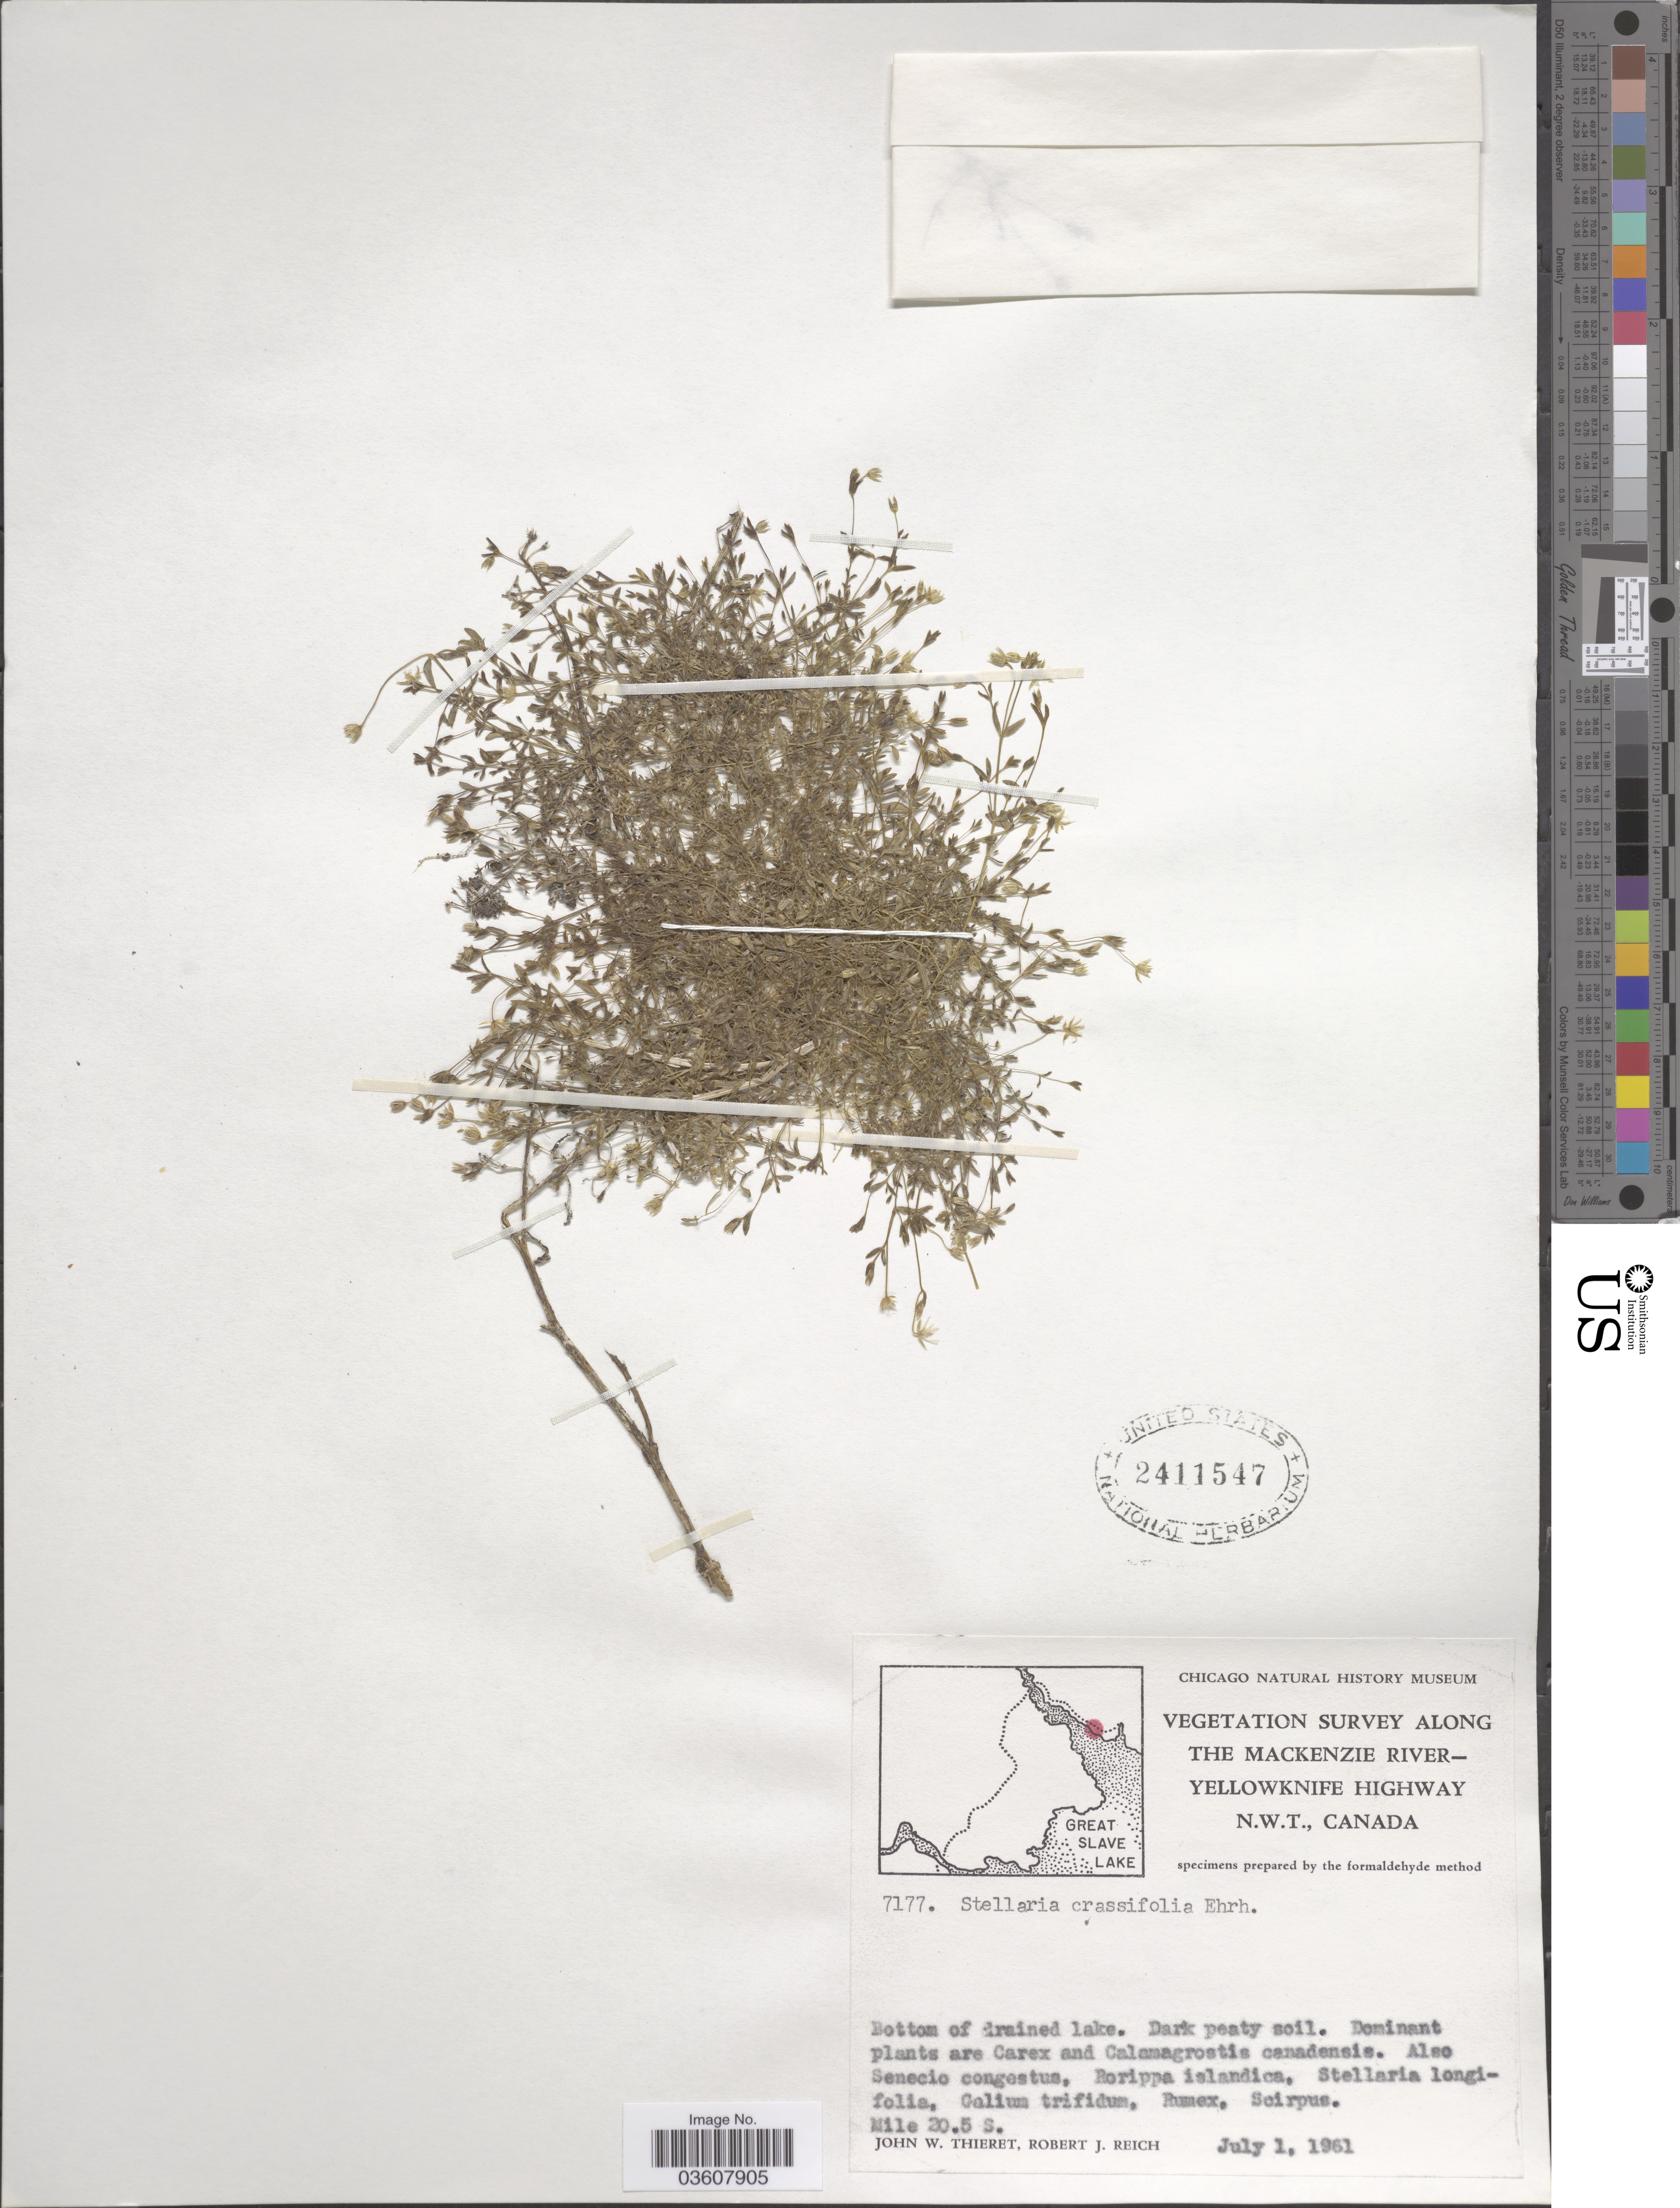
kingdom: Plantae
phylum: Tracheophyta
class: Magnoliopsida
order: Caryophyllales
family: Caryophyllaceae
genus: Stellaria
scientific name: Stellaria crassifolia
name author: Ehrh.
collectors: J. W. Thieret & R. Reich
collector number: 7177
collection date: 1961-07-01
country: Canada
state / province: Northwest Territories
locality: Vegetation Survey along the Mackenzie River - Yellowknife highway. Mile 20.5 S.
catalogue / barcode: US 2411547